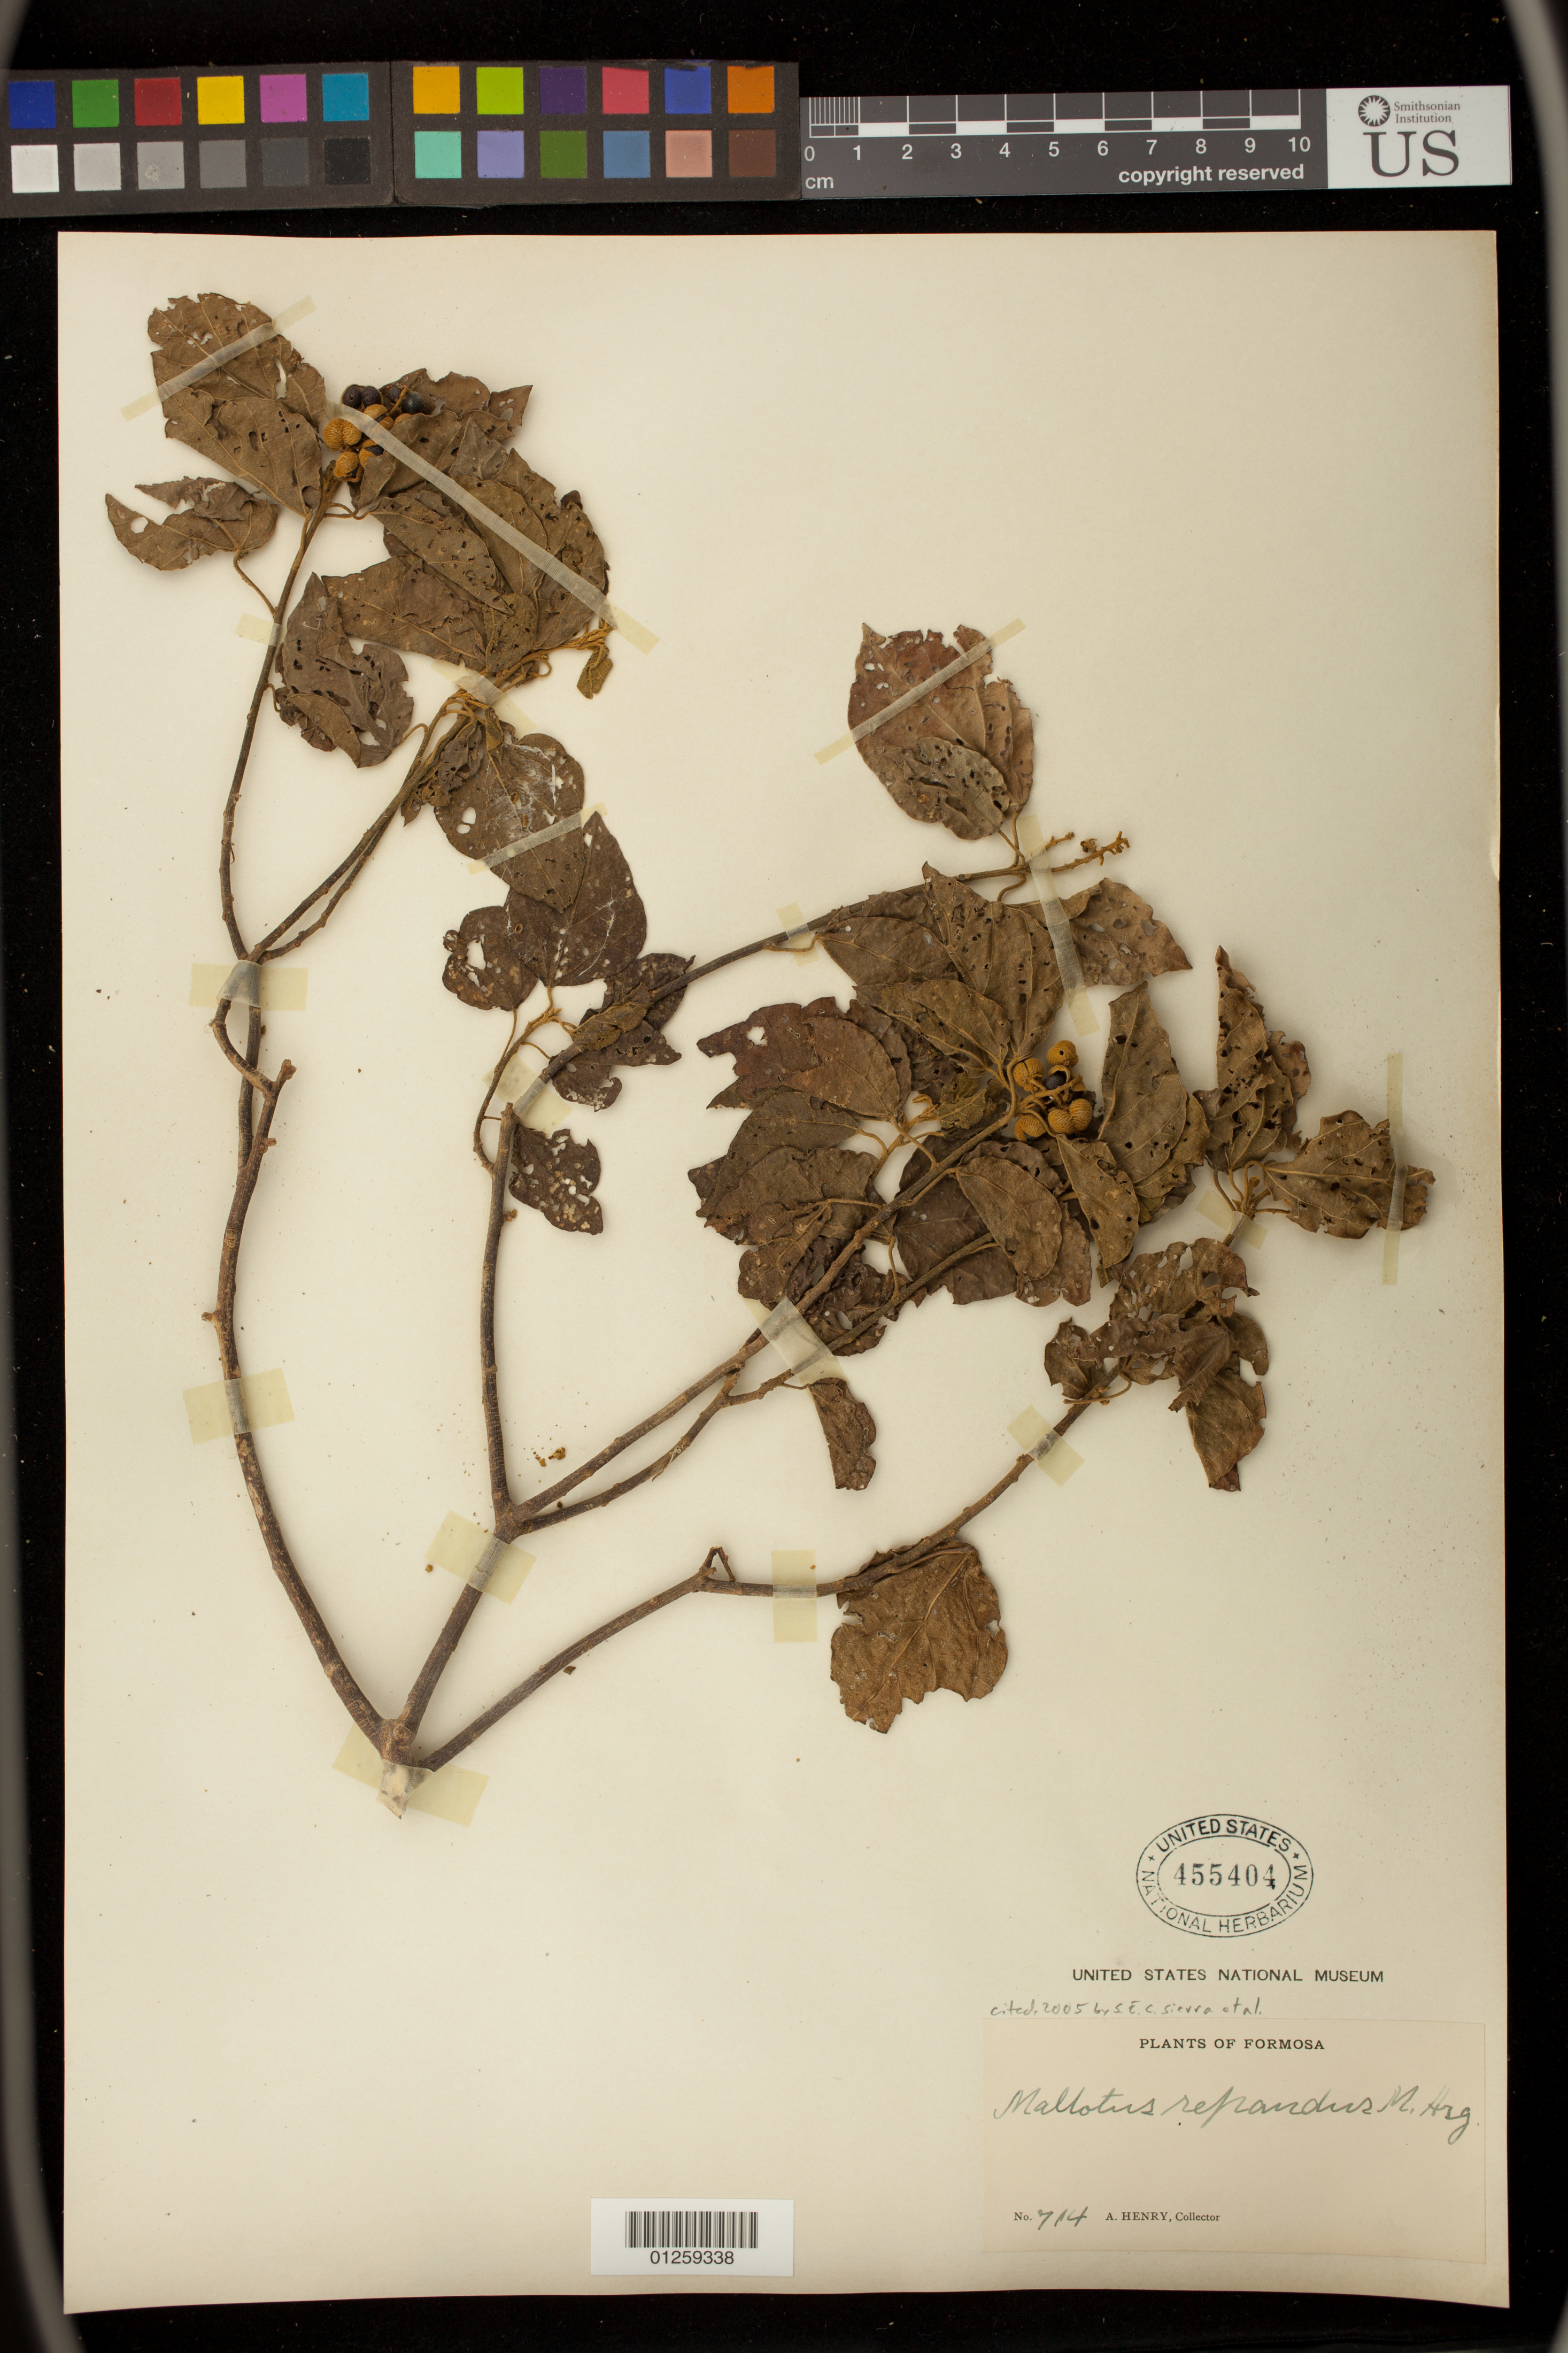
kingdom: Plantae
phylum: Tracheophyta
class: Magnoliopsida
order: Malpighiales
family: Euphorbiaceae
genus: Mallotus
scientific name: Mallotus repandus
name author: (Rottler) Müll. Arg.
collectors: A. Henry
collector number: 714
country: Taiwan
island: Taiwan [Formosa]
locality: Forosa, Tekow.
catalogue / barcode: US 455404